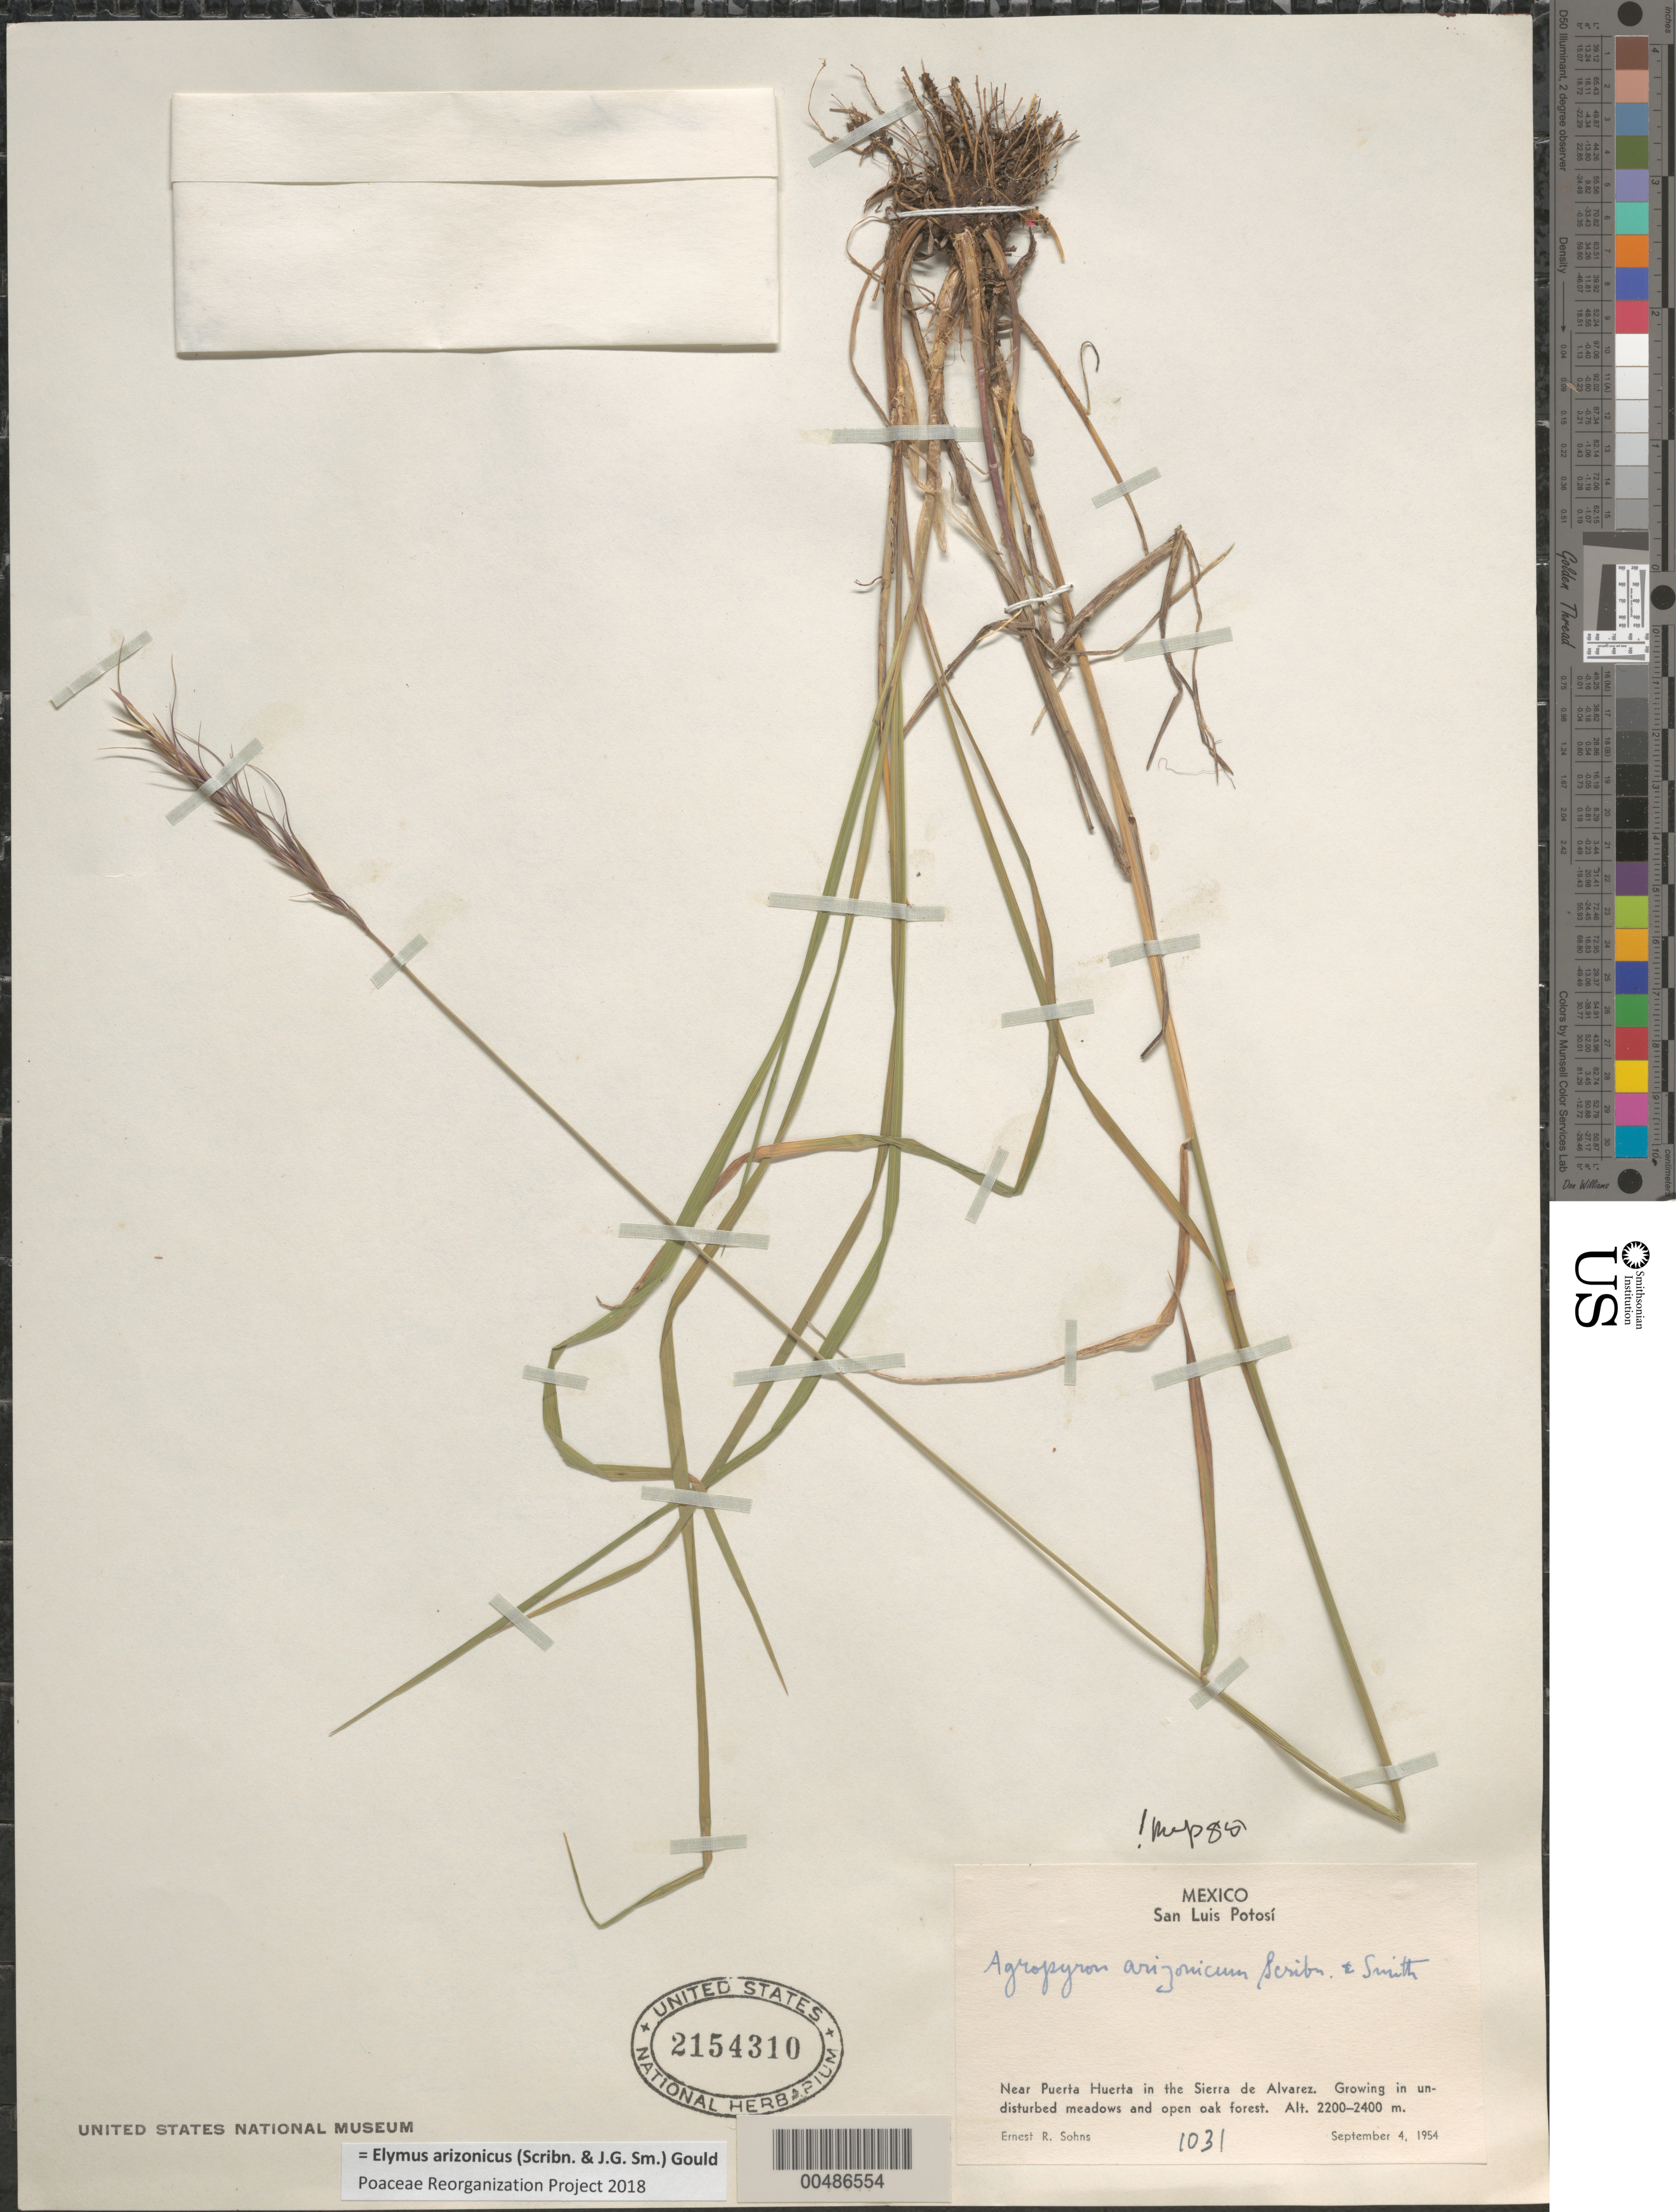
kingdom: Plantae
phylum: Tracheophyta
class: Liliopsida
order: Poales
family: Poaceae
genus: Elymus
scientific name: Elymus arizonicus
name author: (Scribn. & J.G. Sm.) Gould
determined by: Poaceae Reorganization Project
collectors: E. R. Sohns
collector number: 1031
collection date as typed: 4 Sep 1954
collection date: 1954-09-04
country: Mexico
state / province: San Luis Potosi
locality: near Puerta Huerta in the Sierra de Alvarez.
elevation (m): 2200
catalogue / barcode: US 2154310